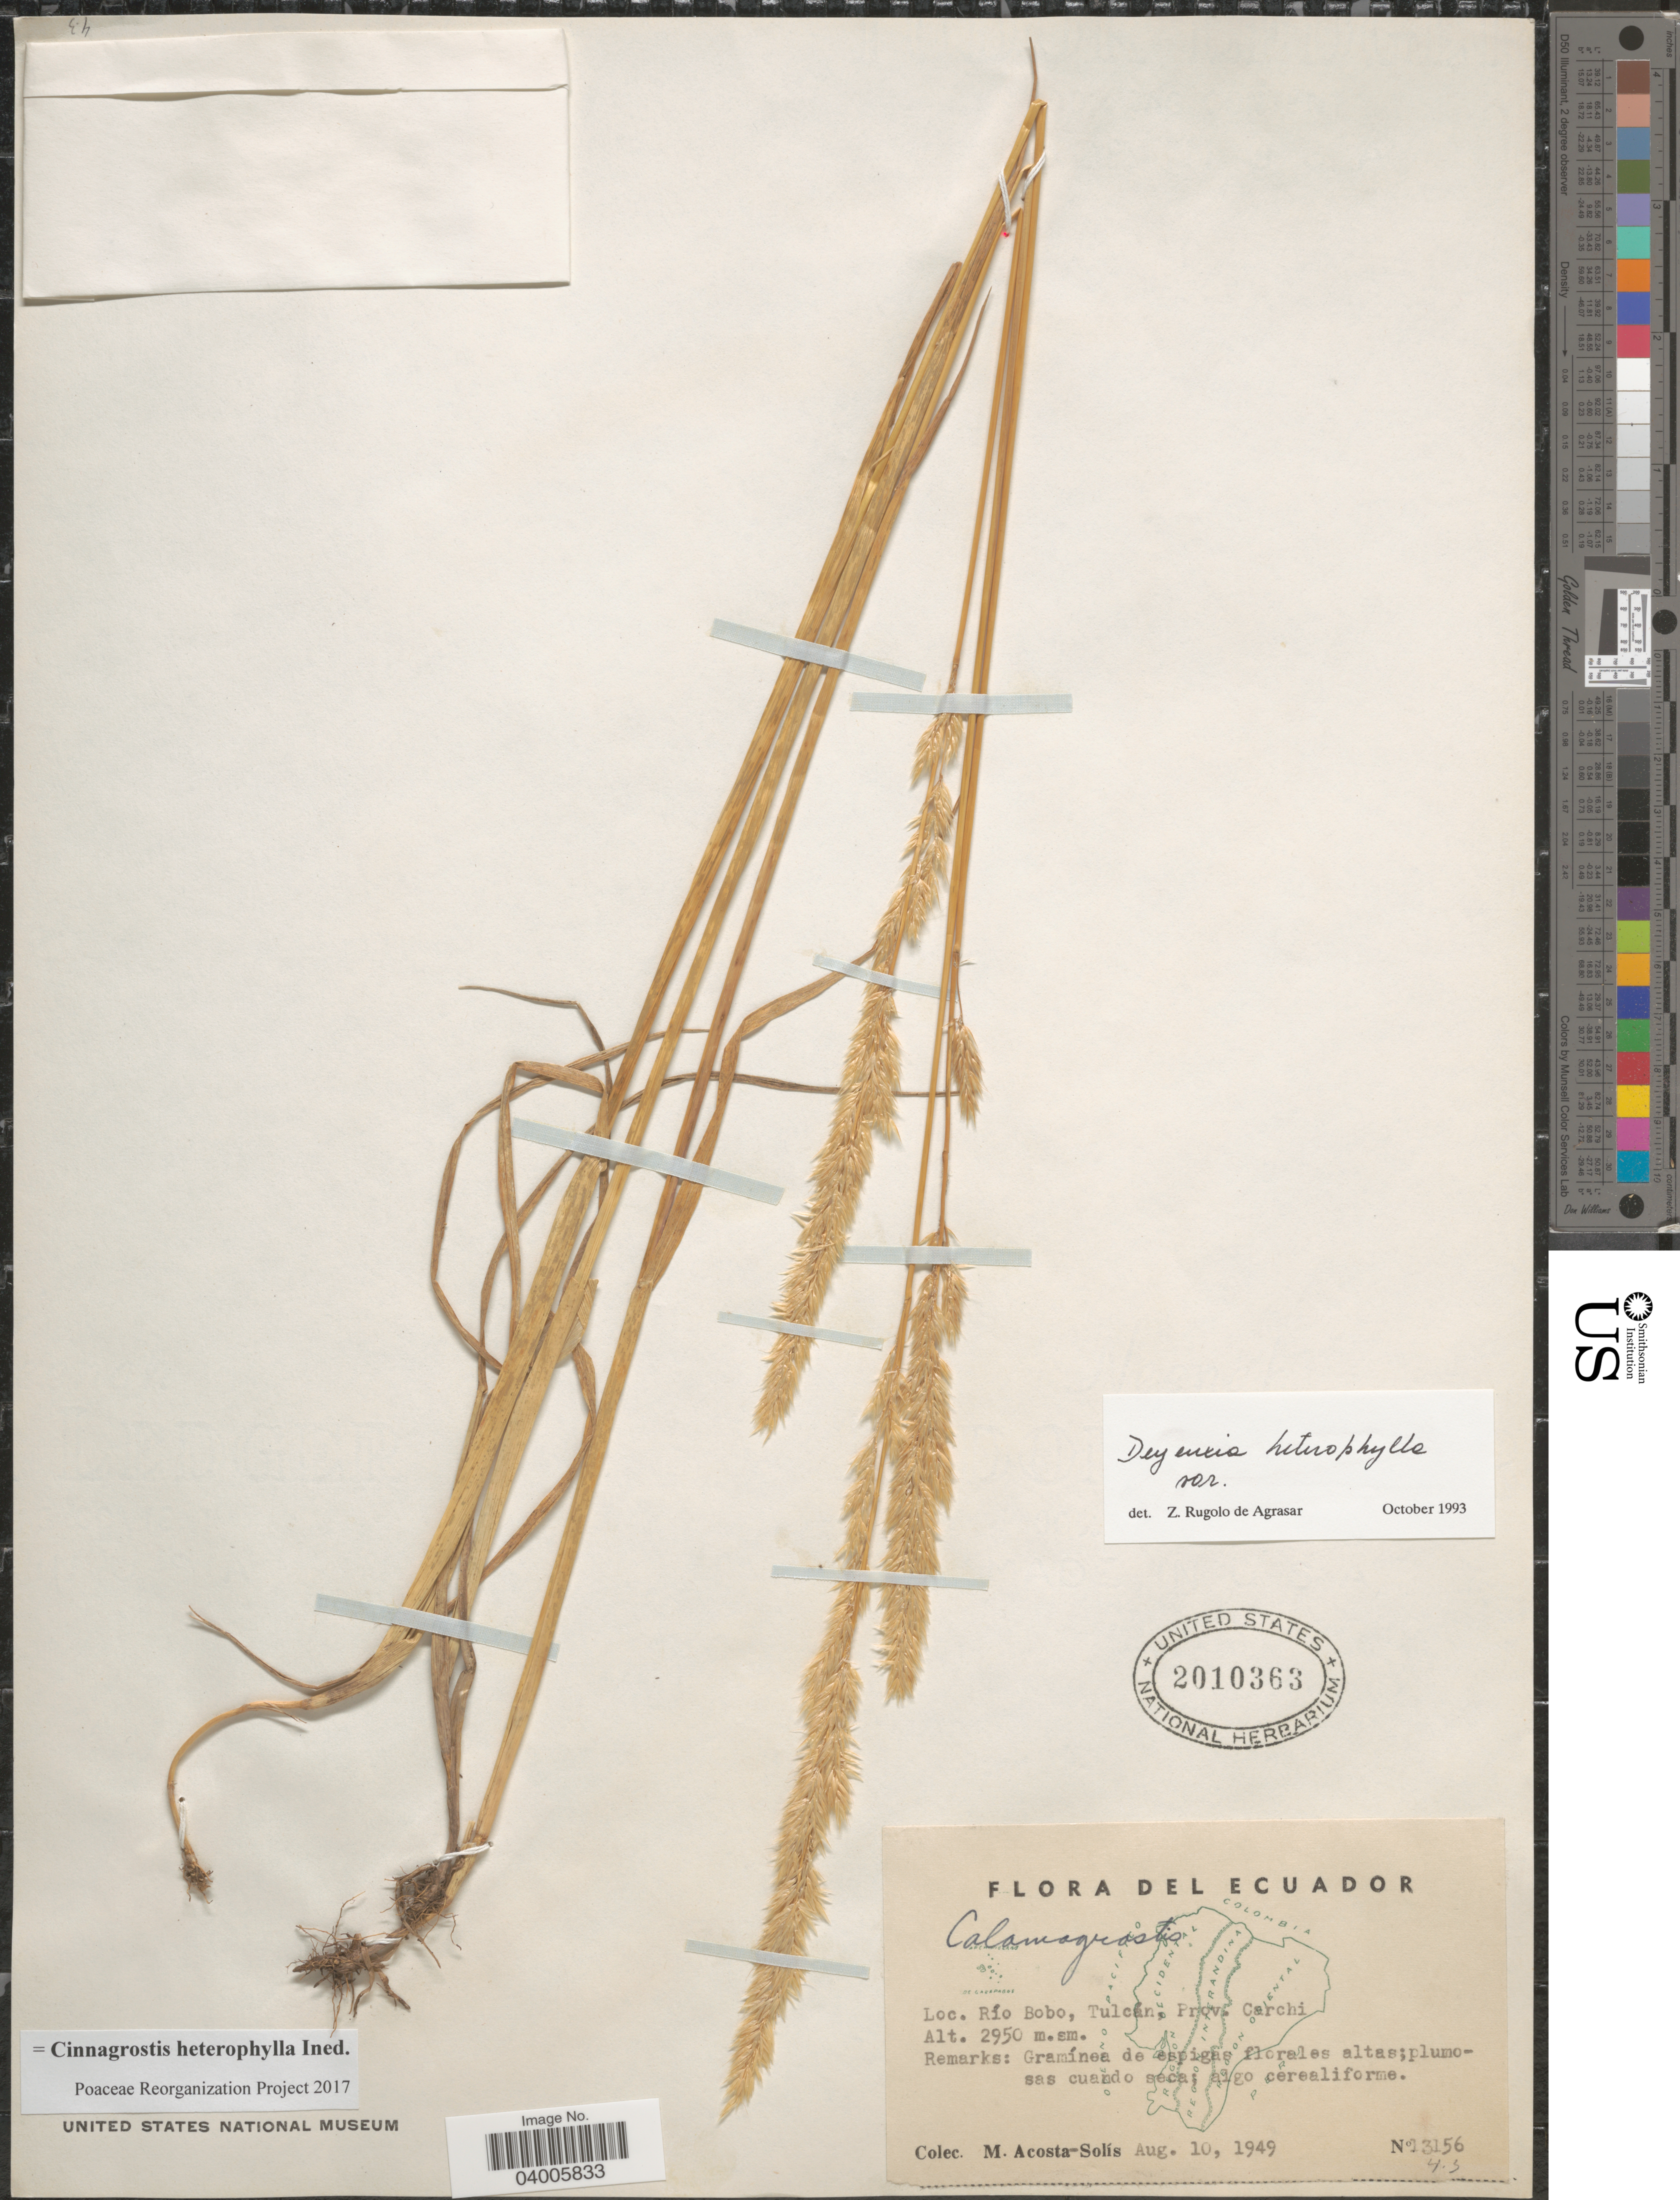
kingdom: Plantae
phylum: Tracheophyta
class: Liliopsida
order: Poales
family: Poaceae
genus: Cinnagrostis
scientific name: Cinnagrostis heterophylla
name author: (Wedd.) P.M. Peterson et al.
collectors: M. Acosta Solis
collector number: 13156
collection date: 1949-08-10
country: Ecuador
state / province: Carchi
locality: Río Bobo, Tulcán, Prov. Carchi.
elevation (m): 2950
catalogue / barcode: US 2010363